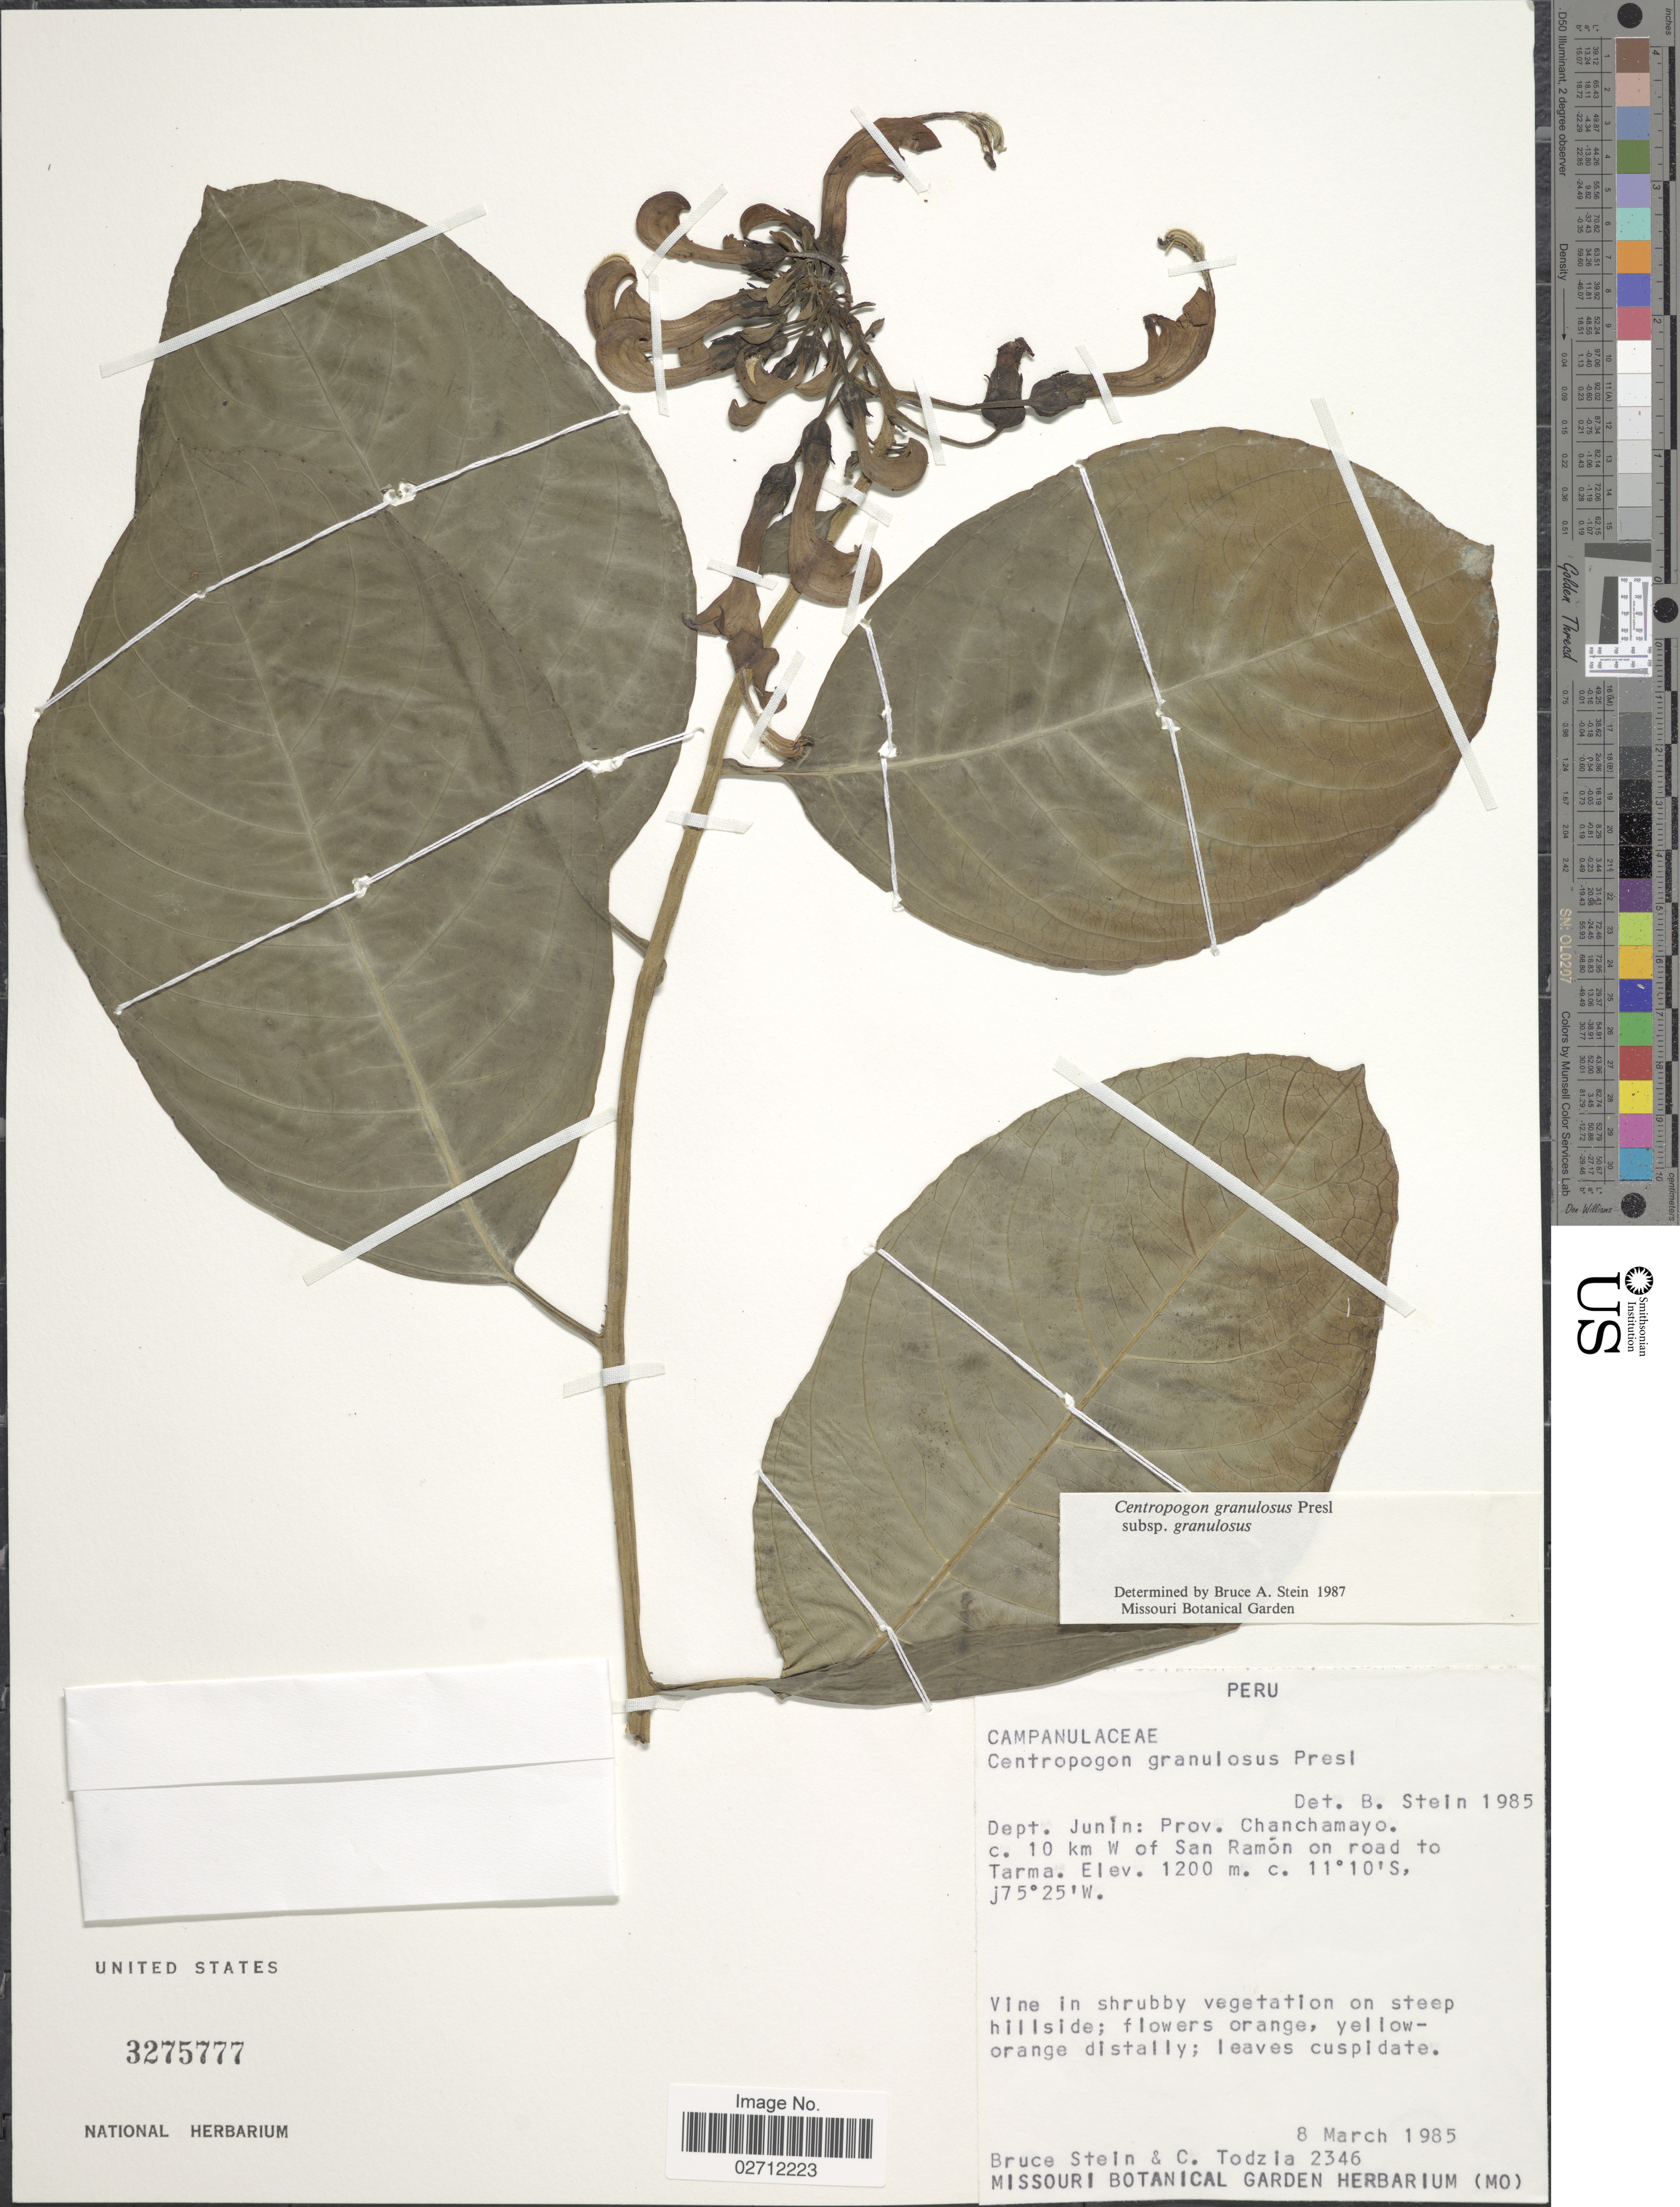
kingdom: Plantae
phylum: Tracheophyta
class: Magnoliopsida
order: Asterales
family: Campanulaceae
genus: Centropogon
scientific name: Centropogon granulosus subsp. granulosus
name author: C. Presl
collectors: B. A. Stein & C. A. Todzia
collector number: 2346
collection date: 1985-03-08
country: Peru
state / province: Junín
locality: Prov. Chanchamayo, c. 10 km W of San Ramon on road to Tarma.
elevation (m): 1200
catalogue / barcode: US 3275777